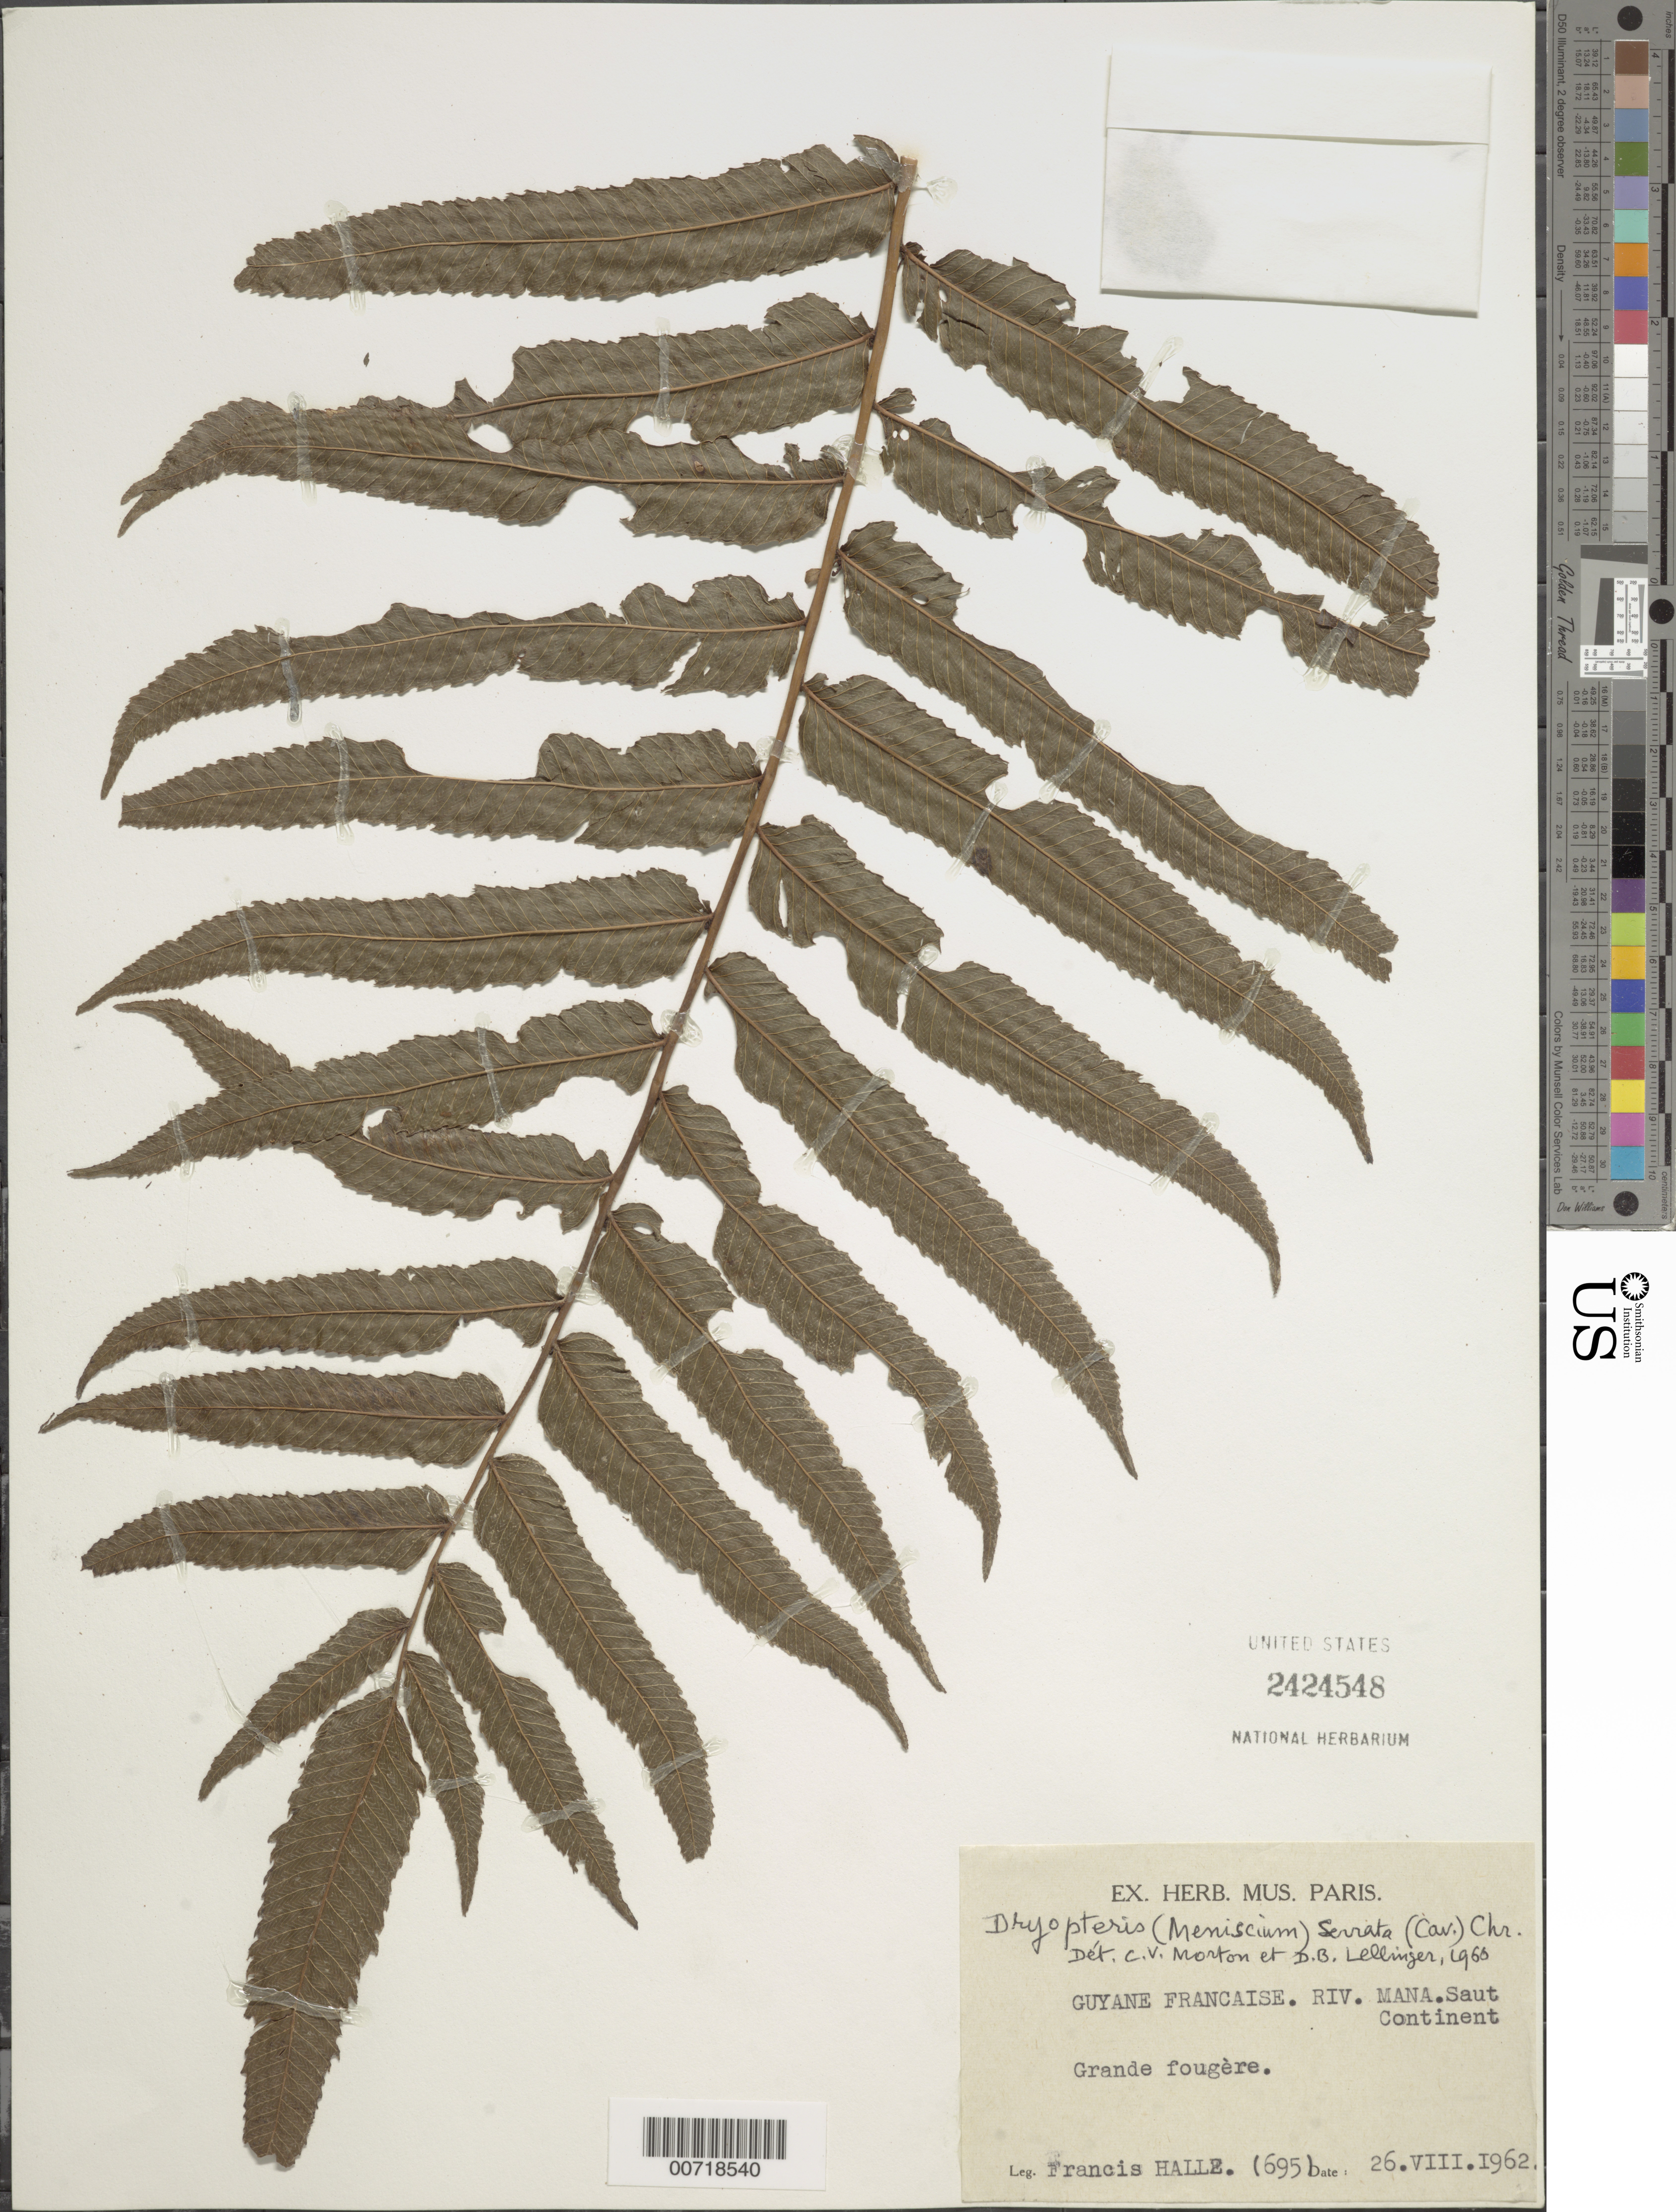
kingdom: Plantae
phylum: Tracheophyta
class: Polypodiopsida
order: Polypodiales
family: Thelypteridaceae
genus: Meniscium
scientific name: Meniscium serratum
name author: Cav.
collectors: F. Hallé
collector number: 695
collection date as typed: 26-Aug-62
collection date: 1962-08-26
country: French Guiana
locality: Rivière Mana, Saut Continent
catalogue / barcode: US 2424548